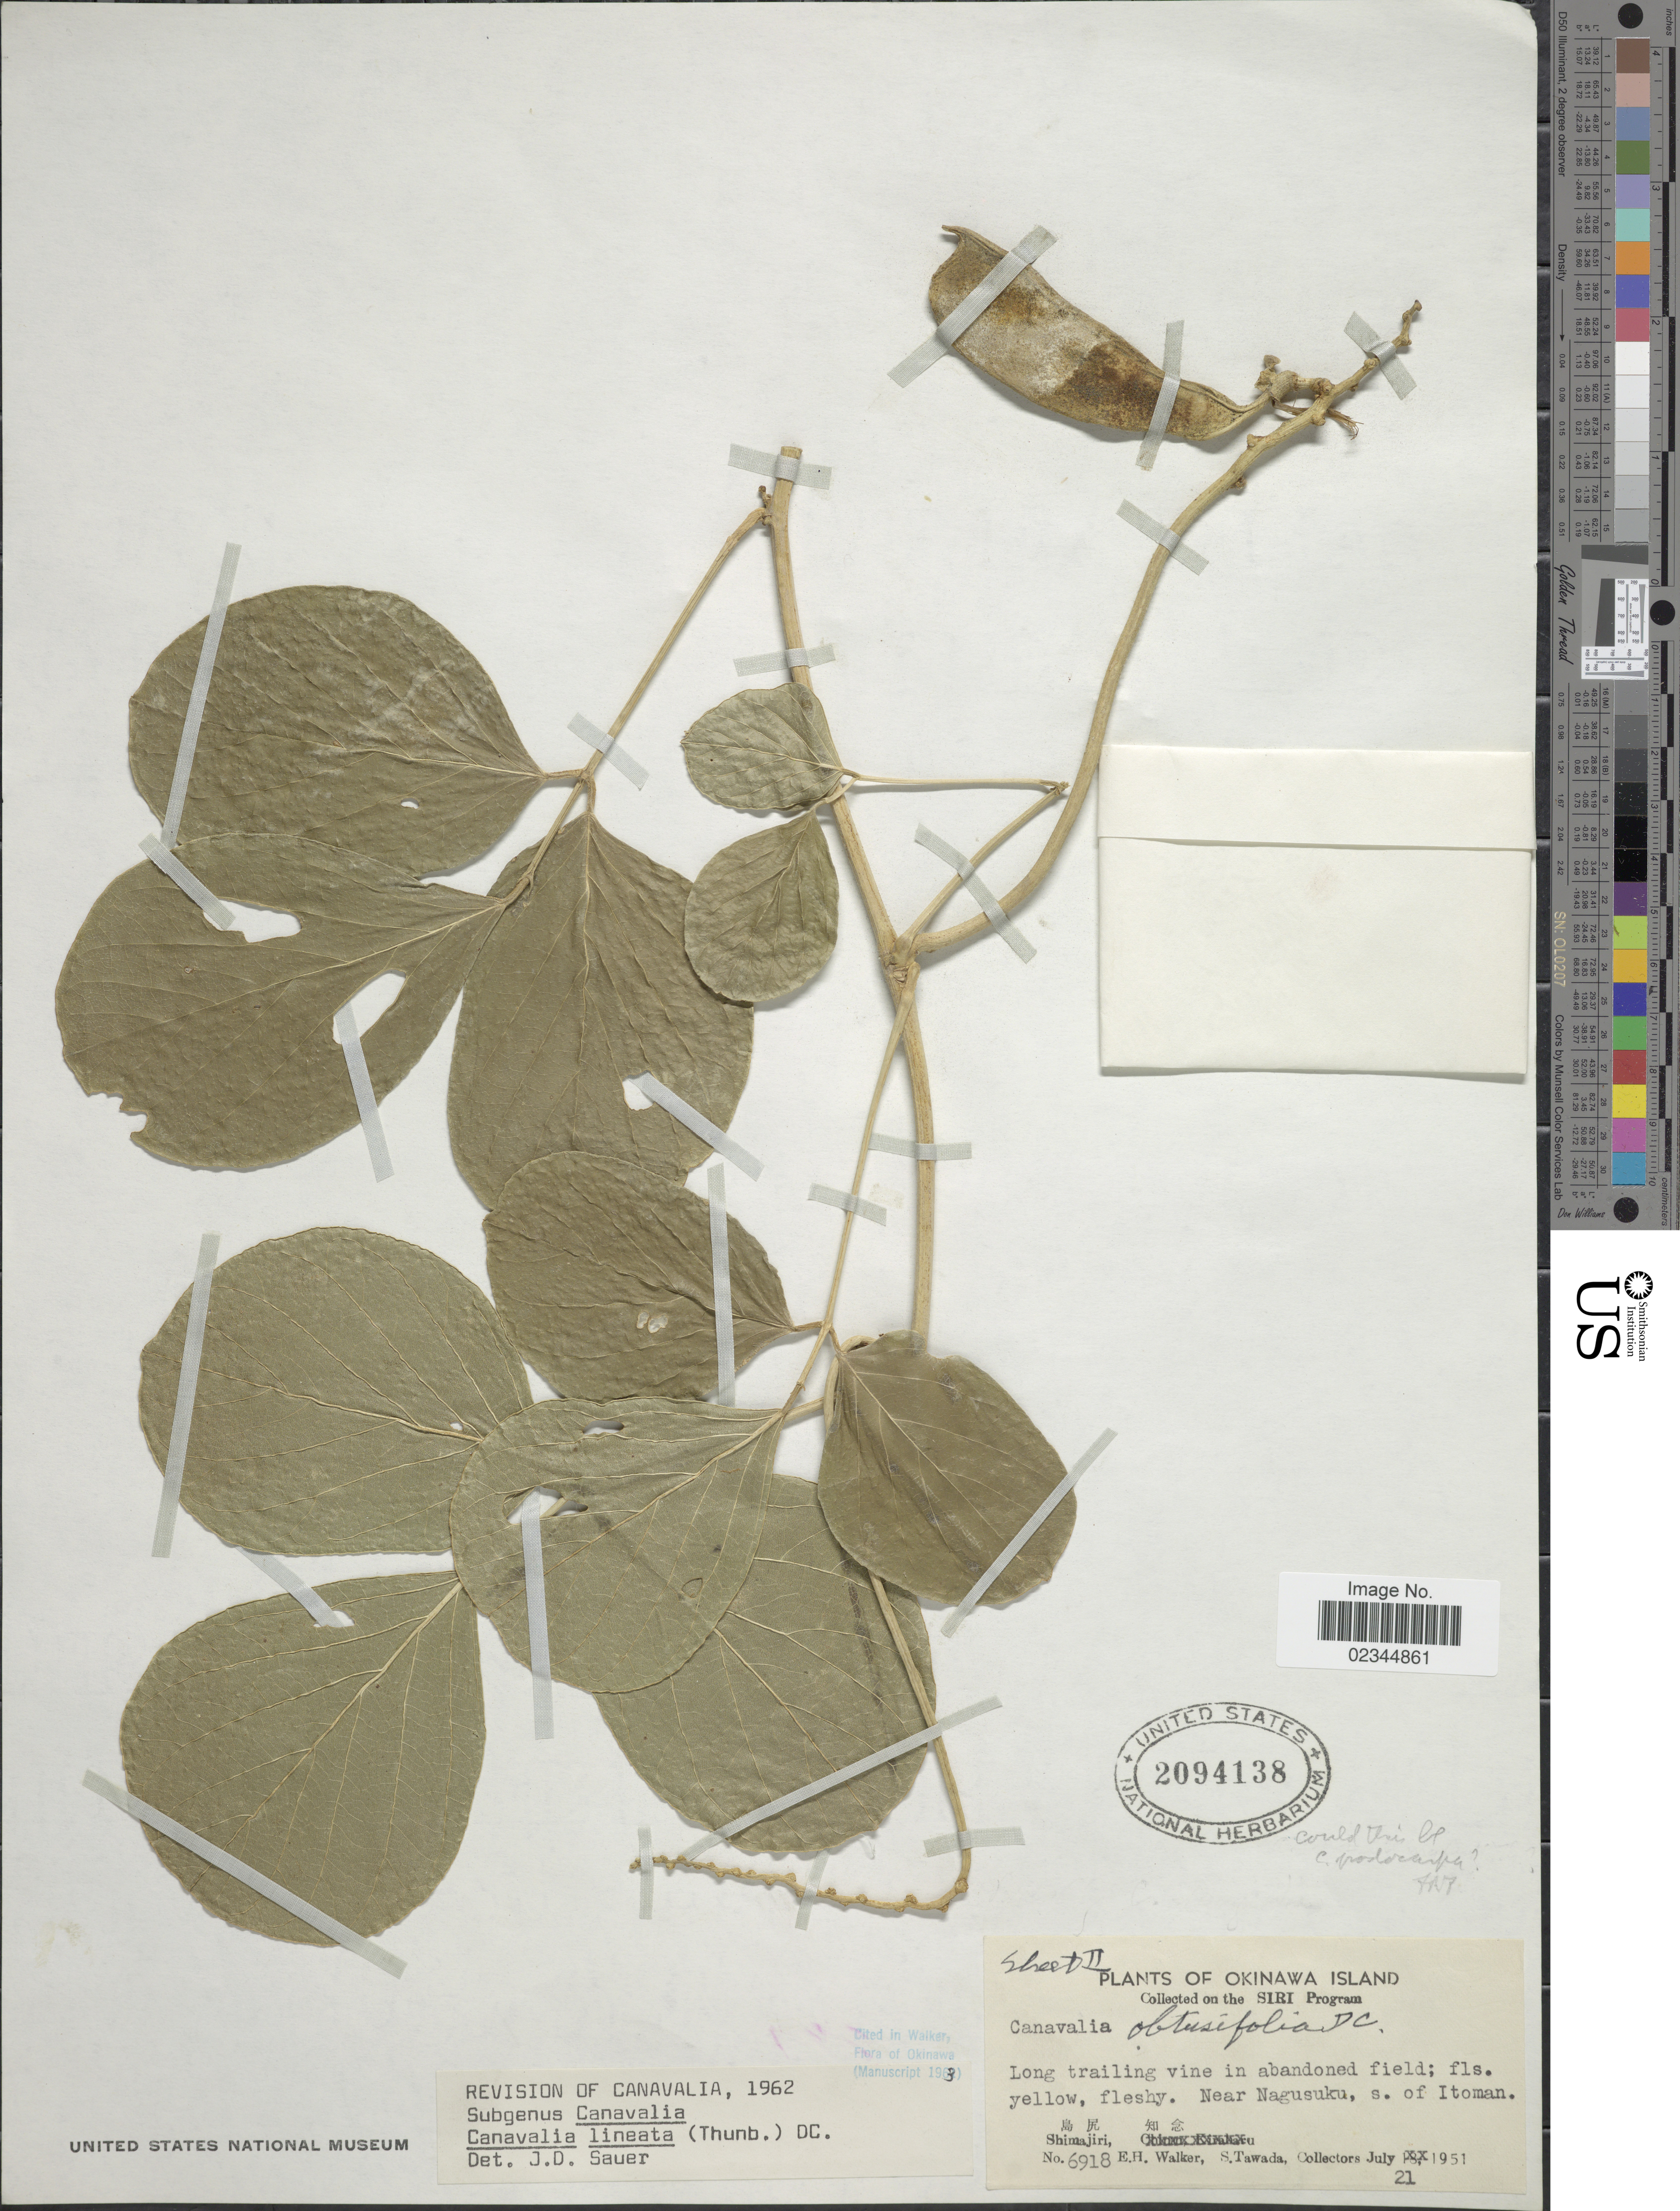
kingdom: Plantae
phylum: Tracheophyta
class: Magnoliopsida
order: Fabales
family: Fabaceae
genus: Canavalia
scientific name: Canavalia lineata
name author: (Thunb.) DC.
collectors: E. H. Walker & S. Tawada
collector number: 6918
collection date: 1951-07-21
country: Japan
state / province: Okinawa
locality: Okinawa Island, near Nagusuku, s. of Itoman, Shimajiri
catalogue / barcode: US 2094138